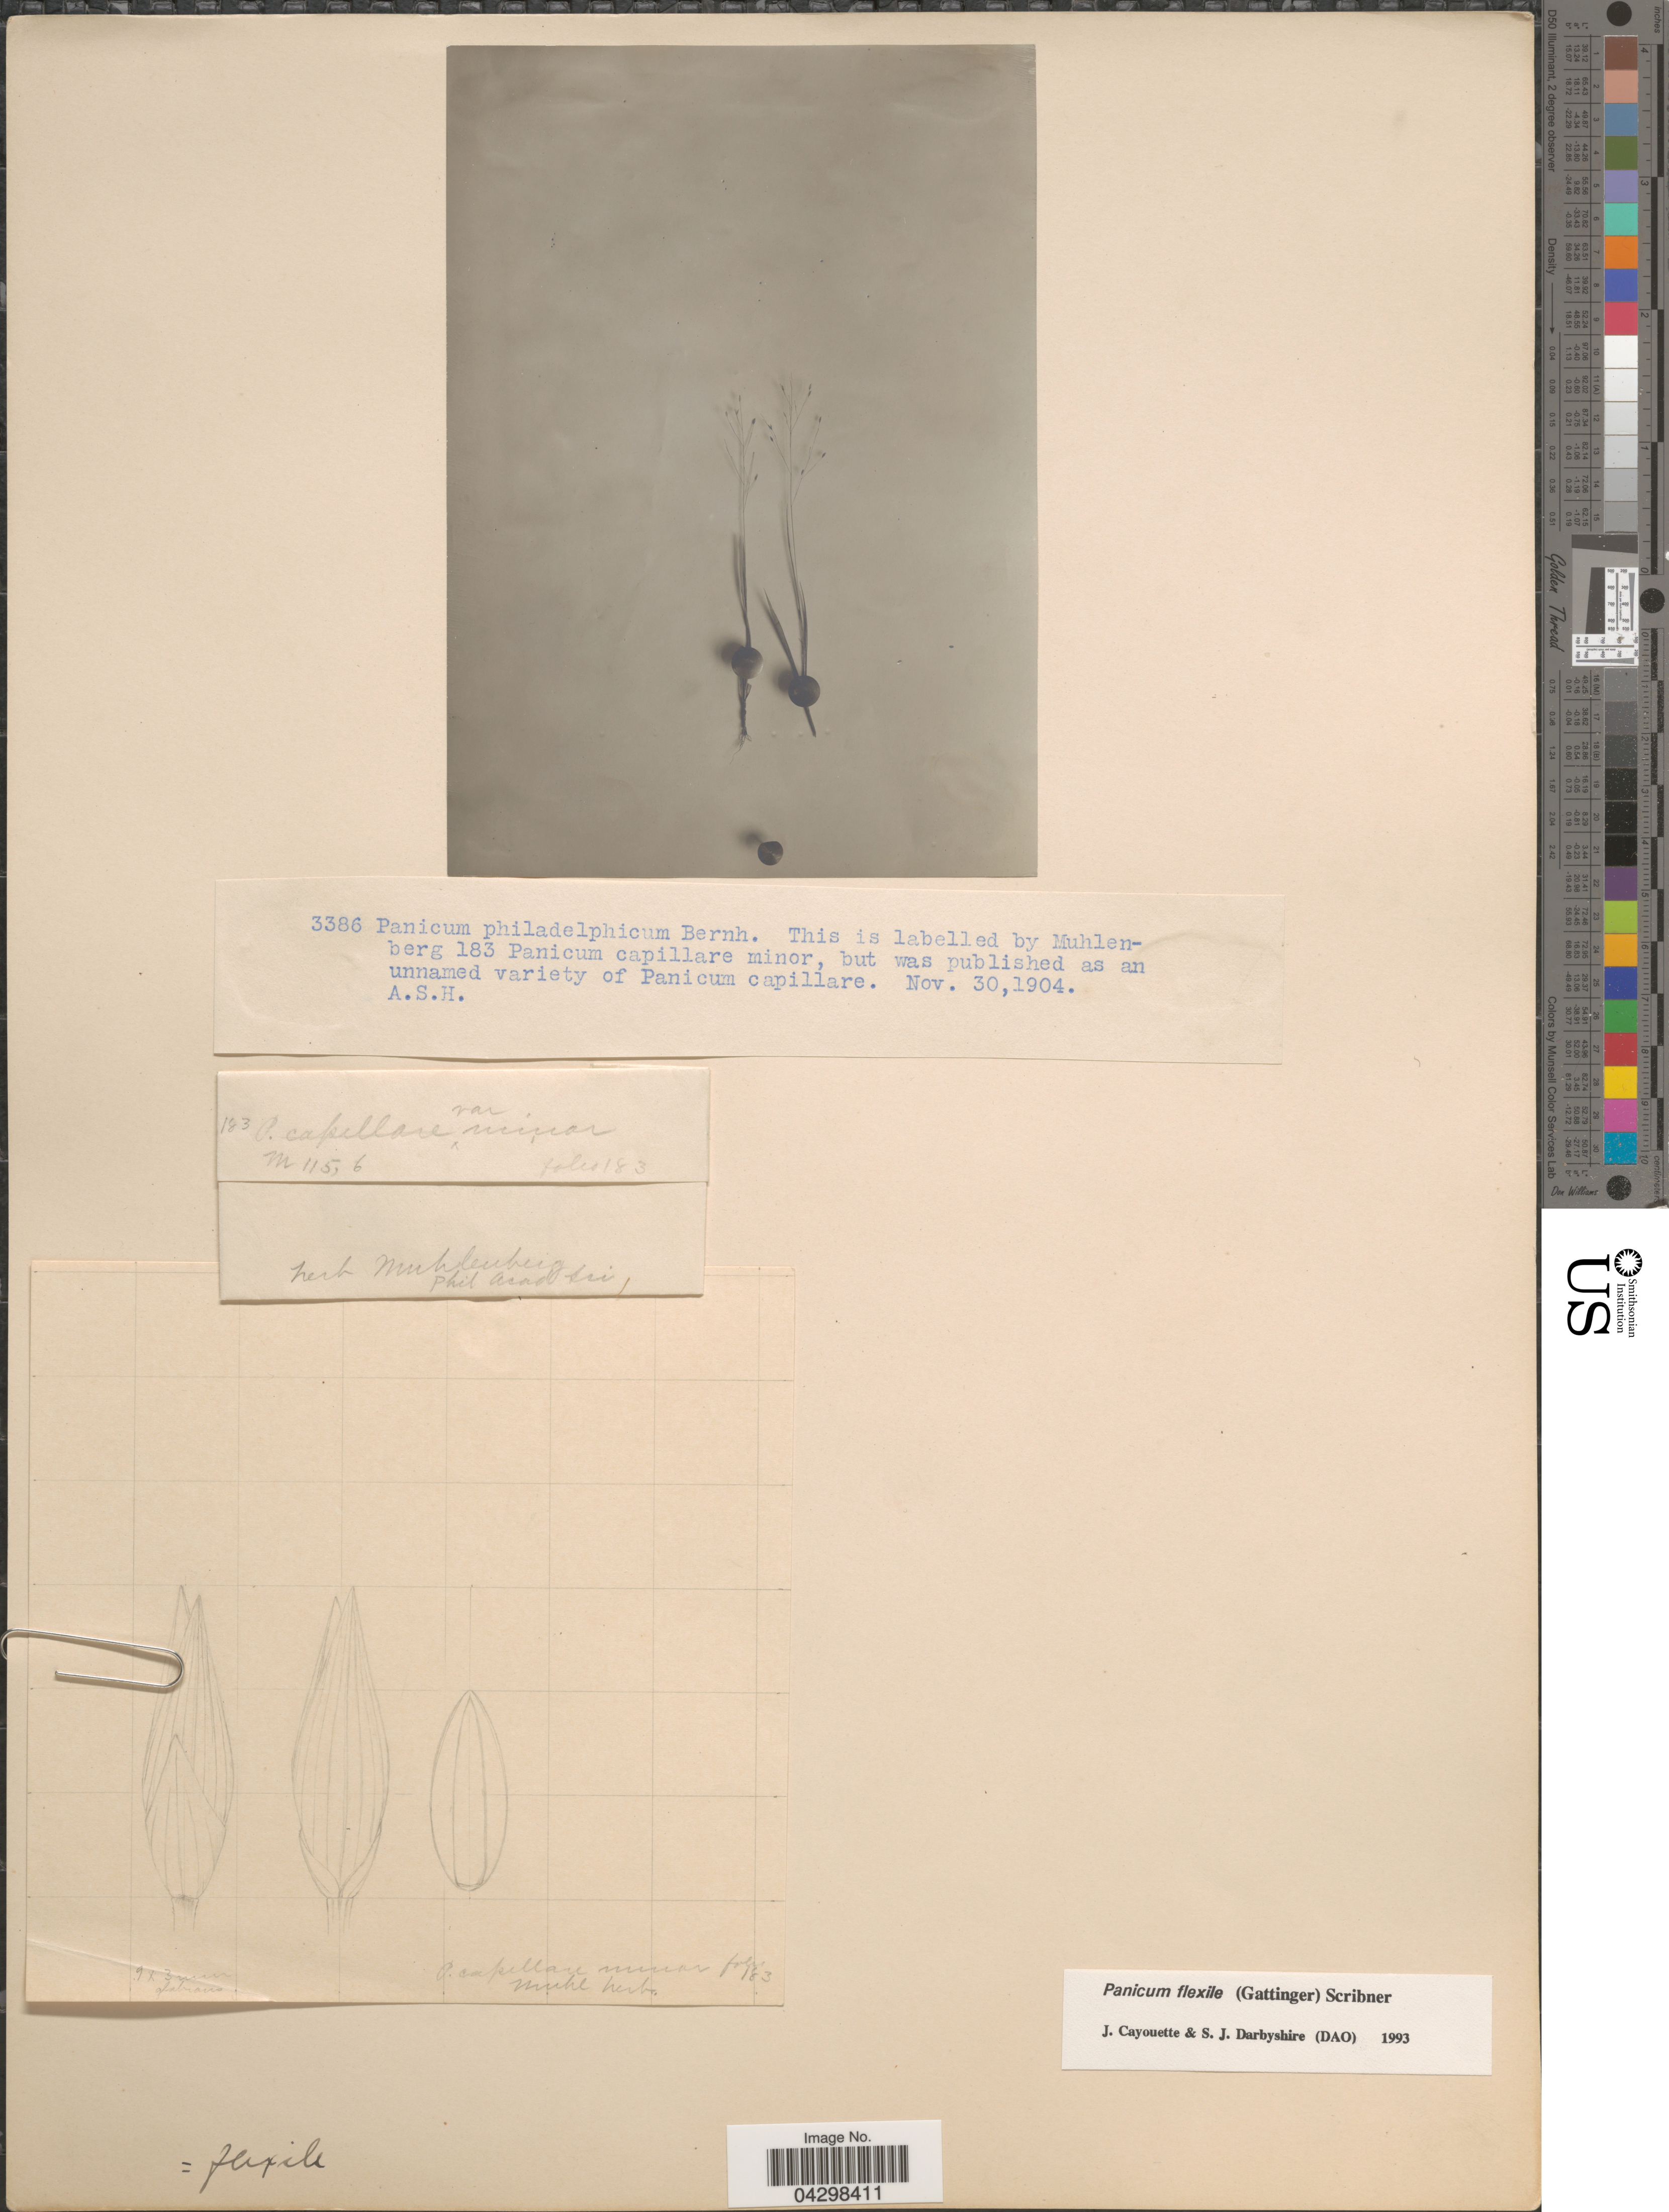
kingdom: Plantae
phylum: Tracheophyta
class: Liliopsida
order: Poales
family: Poaceae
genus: Panicum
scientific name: Panicum flexile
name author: (Gatt.) Scribn.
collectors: A. H.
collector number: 3386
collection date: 1904-11-30